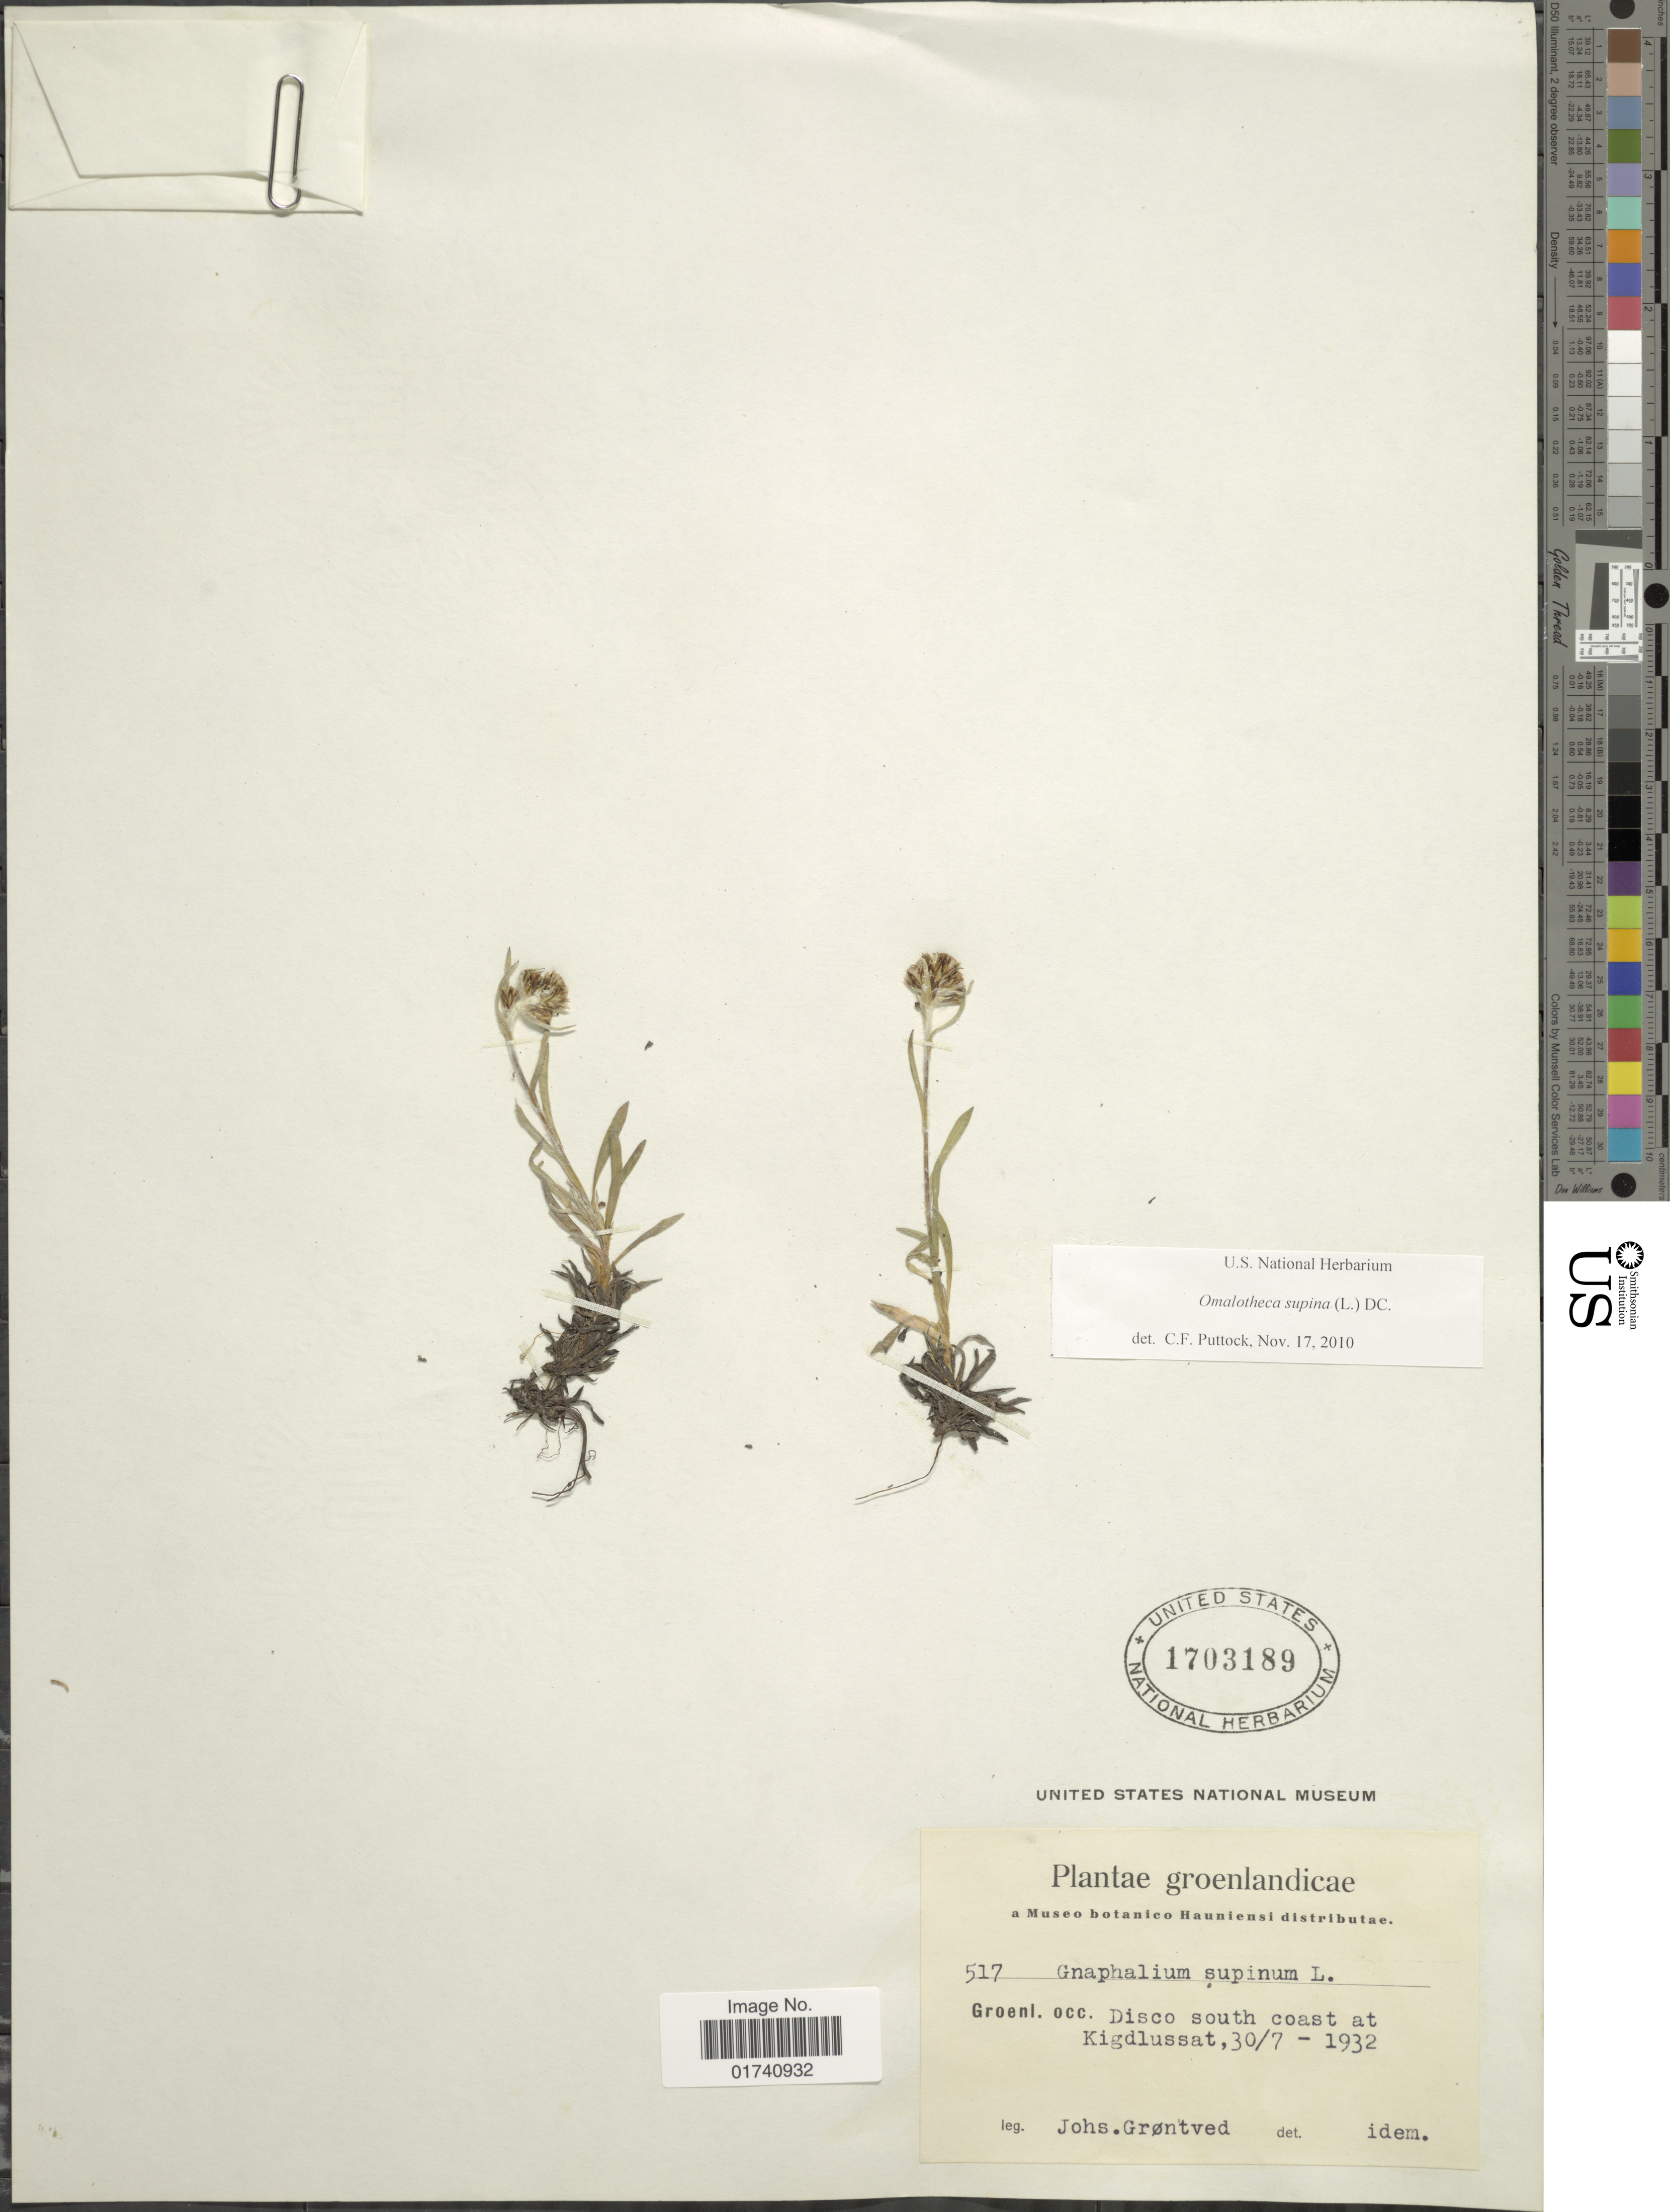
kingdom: Plantae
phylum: Tracheophyta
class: Magnoliopsida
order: Asterales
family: Asteraceae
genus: Omalotheca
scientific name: Omalotheca supina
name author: (L.) DC.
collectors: J. Grontved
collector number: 517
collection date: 1932-07-30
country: Greenland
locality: Groenl. occ. Disco south coast at Kigdlussat.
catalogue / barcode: US 1703189